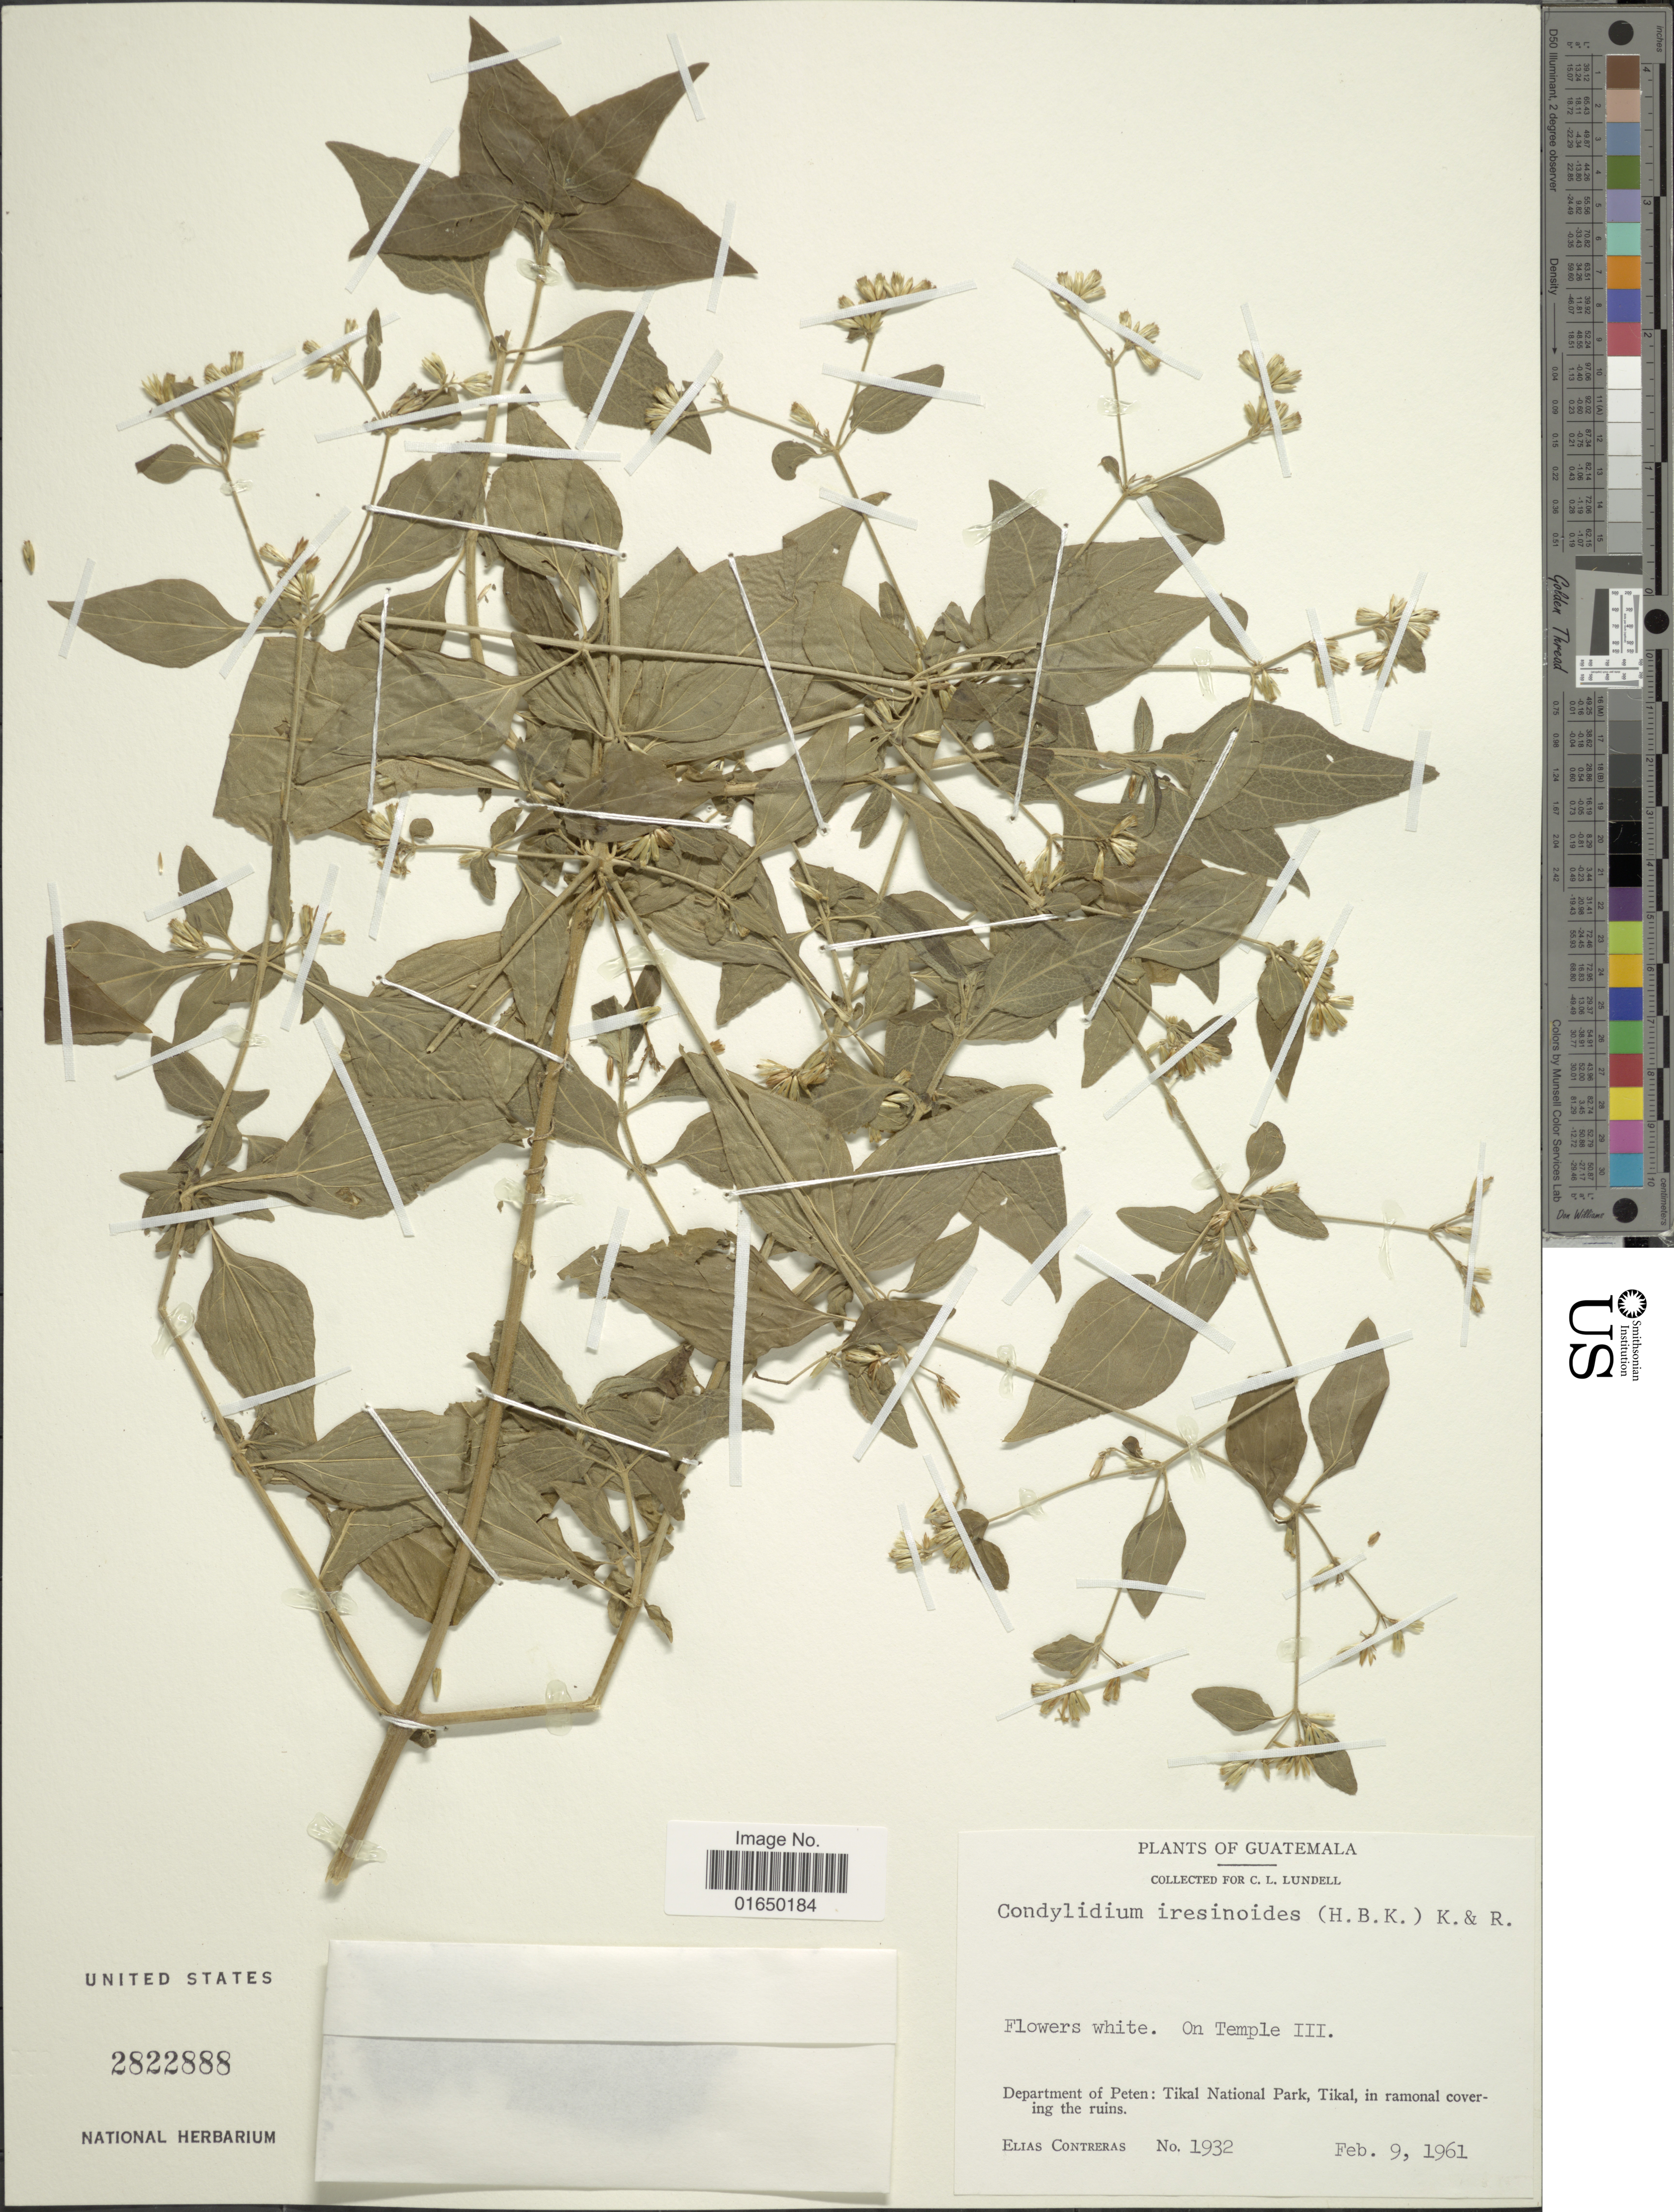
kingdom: Plantae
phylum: Tracheophyta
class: Magnoliopsida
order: Asterales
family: Asteraceae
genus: Condylidium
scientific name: Condylidium iresinoides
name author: (Kunth) R.M. King & H. Rob.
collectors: E. Contreras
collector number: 1932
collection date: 1961-02-09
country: Guatemala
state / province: El Petén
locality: On Temple III, Department of Peten: Tikal National Park, Tikal, in ramonal covering the ruins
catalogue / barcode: US 2822888